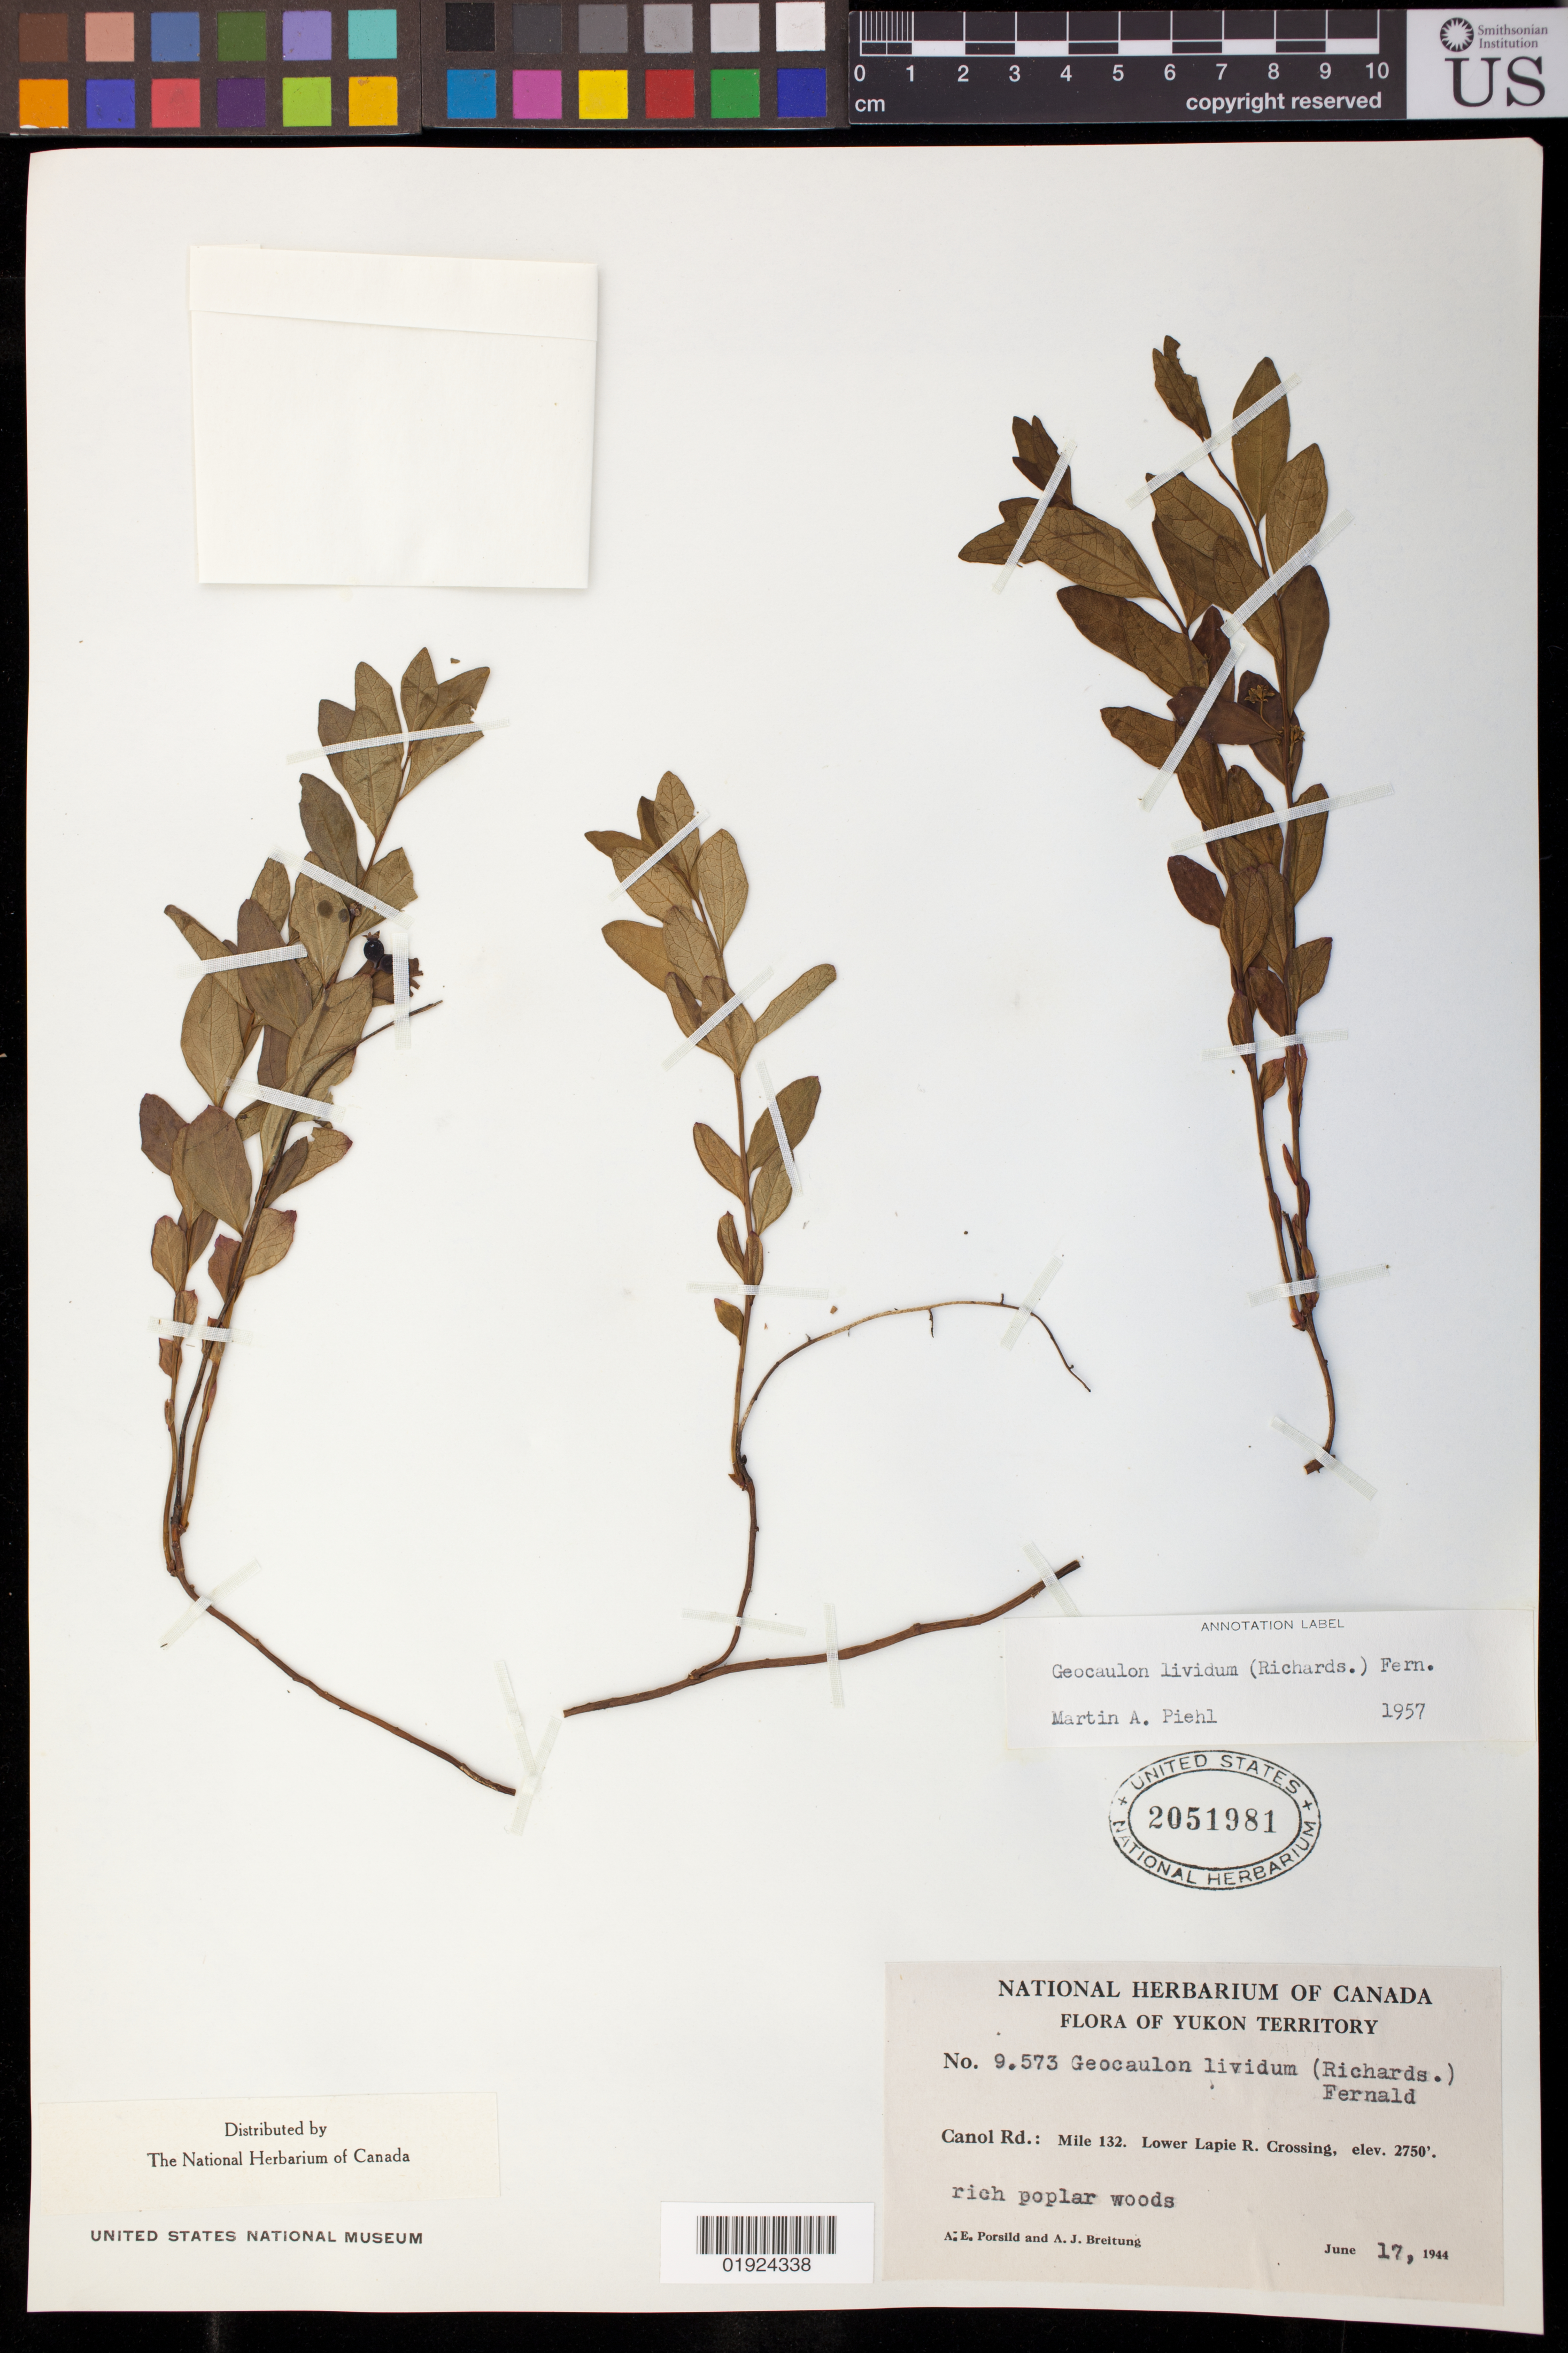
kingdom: Plantae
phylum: Tracheophyta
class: Magnoliopsida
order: Santalales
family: Comandraceae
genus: Geocaulon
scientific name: Geocaulon lividum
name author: (Richardson) Fernald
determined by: Piehl, M. A.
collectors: A. E. Porsild & A. Breitung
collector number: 9.573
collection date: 1944-06-17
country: Canada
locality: Canol Rd: Mile 132. Lower Lapie R. Crossing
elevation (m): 838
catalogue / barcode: US 2051981